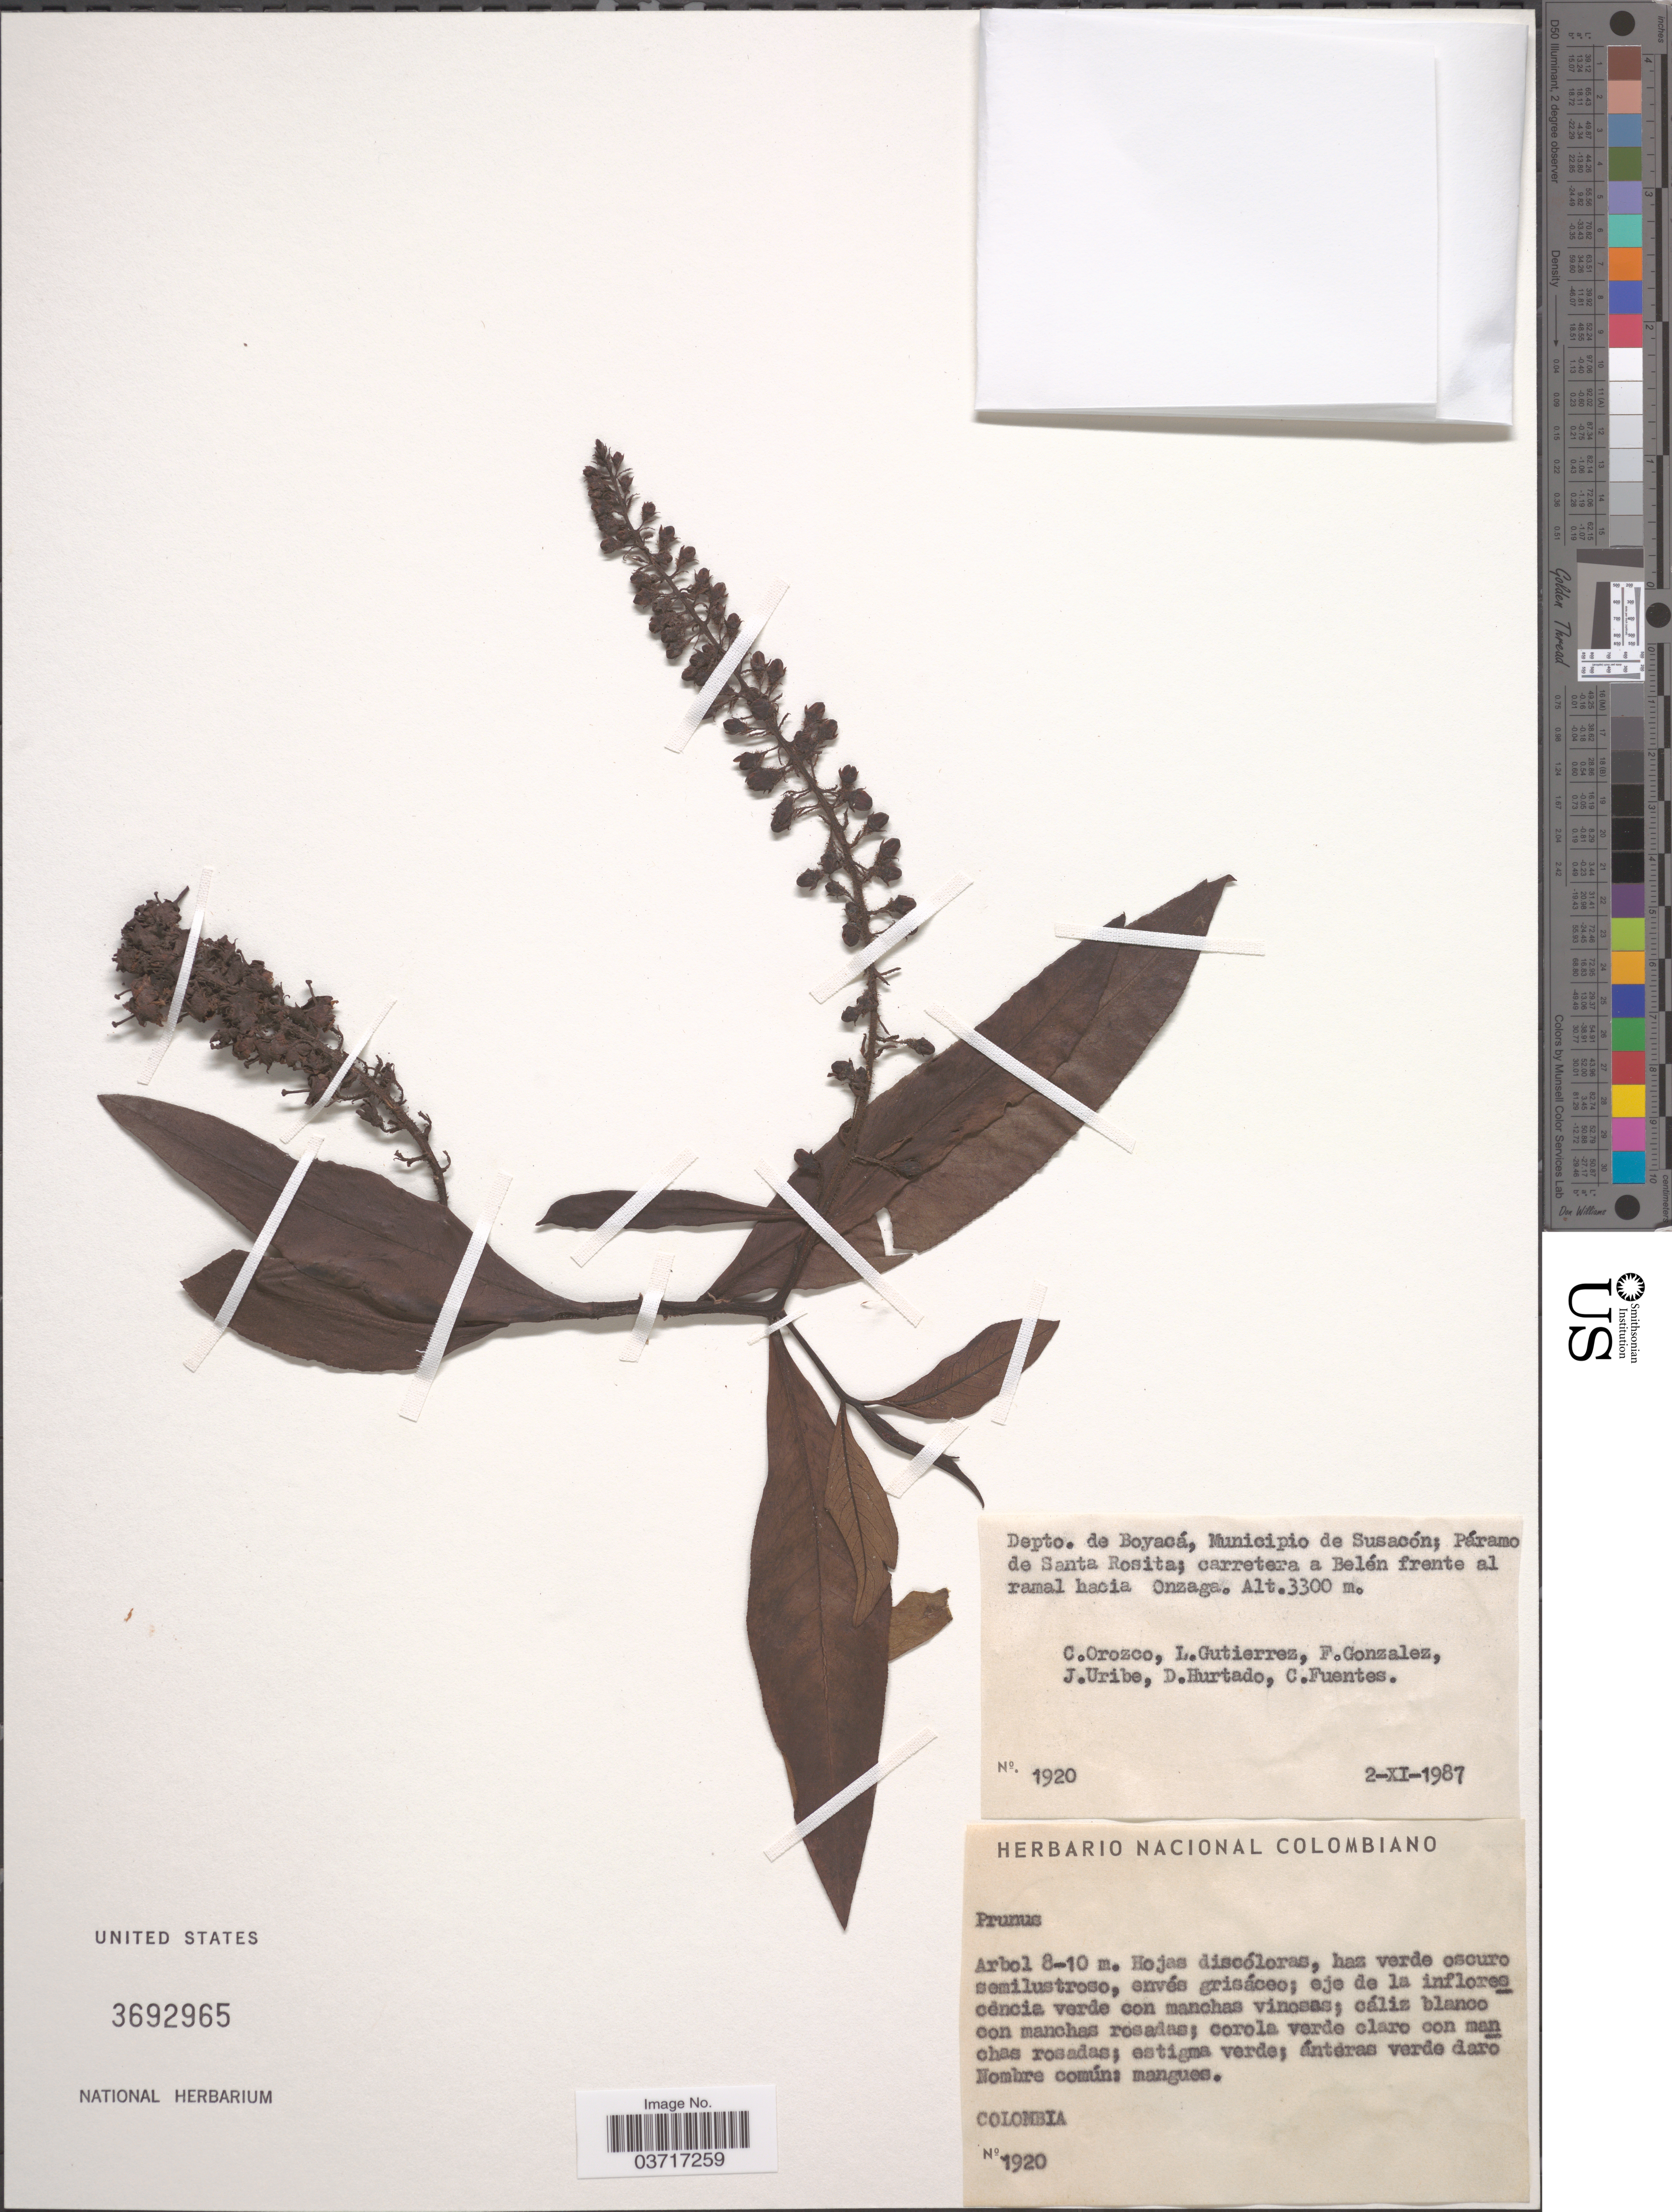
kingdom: Plantae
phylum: Tracheophyta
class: Magnoliopsida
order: Rosales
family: Rosaceae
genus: Prunus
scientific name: Prunus sp.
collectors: C. Orozco, L. Gutiérrez, F. Gonzalez, J. Uribe & et al.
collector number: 1920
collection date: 1987-11-02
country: Colombia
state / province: Boyacá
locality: Depto. de Boyacá, Municipio de Susacón; Páramo de Santa Rosita; carretera a Belén frente al ramal hacia Onzaga.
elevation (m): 3300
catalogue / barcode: US 3692965